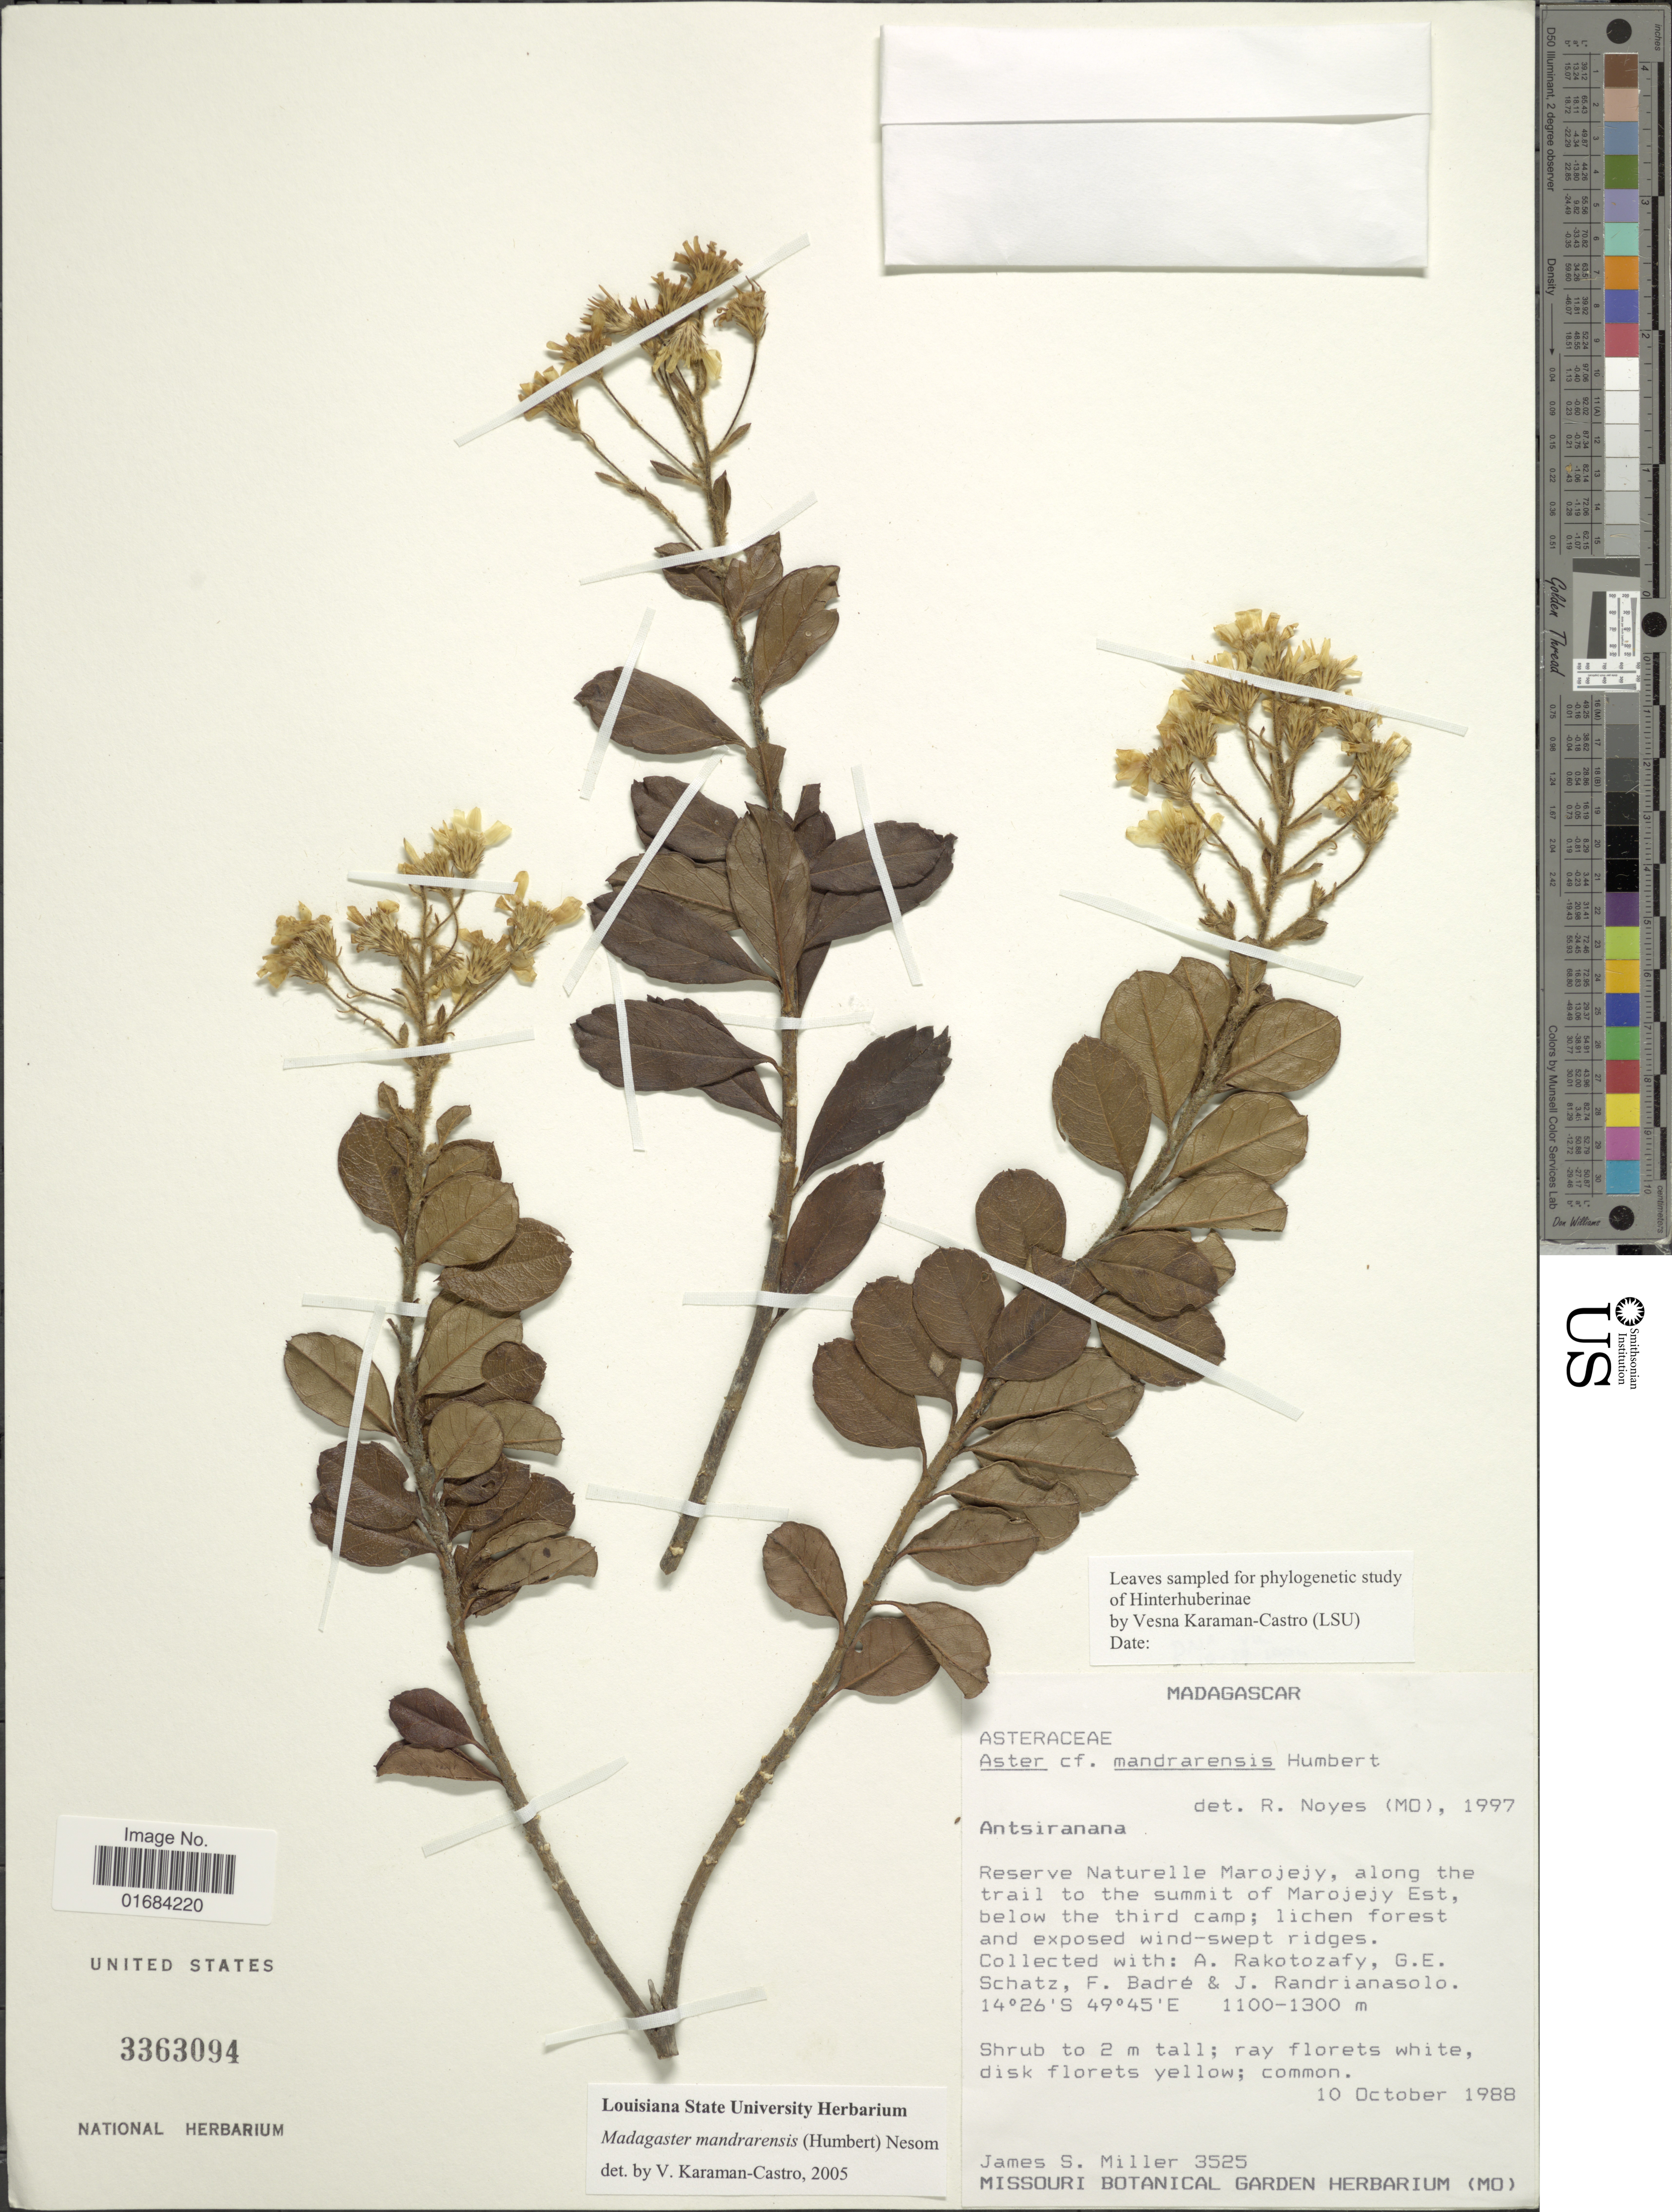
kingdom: Plantae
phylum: Tracheophyta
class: Magnoliopsida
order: Asterales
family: Asteraceae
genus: Madagaster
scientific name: Madagaster mandrarensis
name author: (Humbert) G.L. Nesom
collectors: J. S. Miller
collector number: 3525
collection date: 1988-10-10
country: Madagascar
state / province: Sava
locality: Reserve Naturelle Marojejy, along the trail to the summit of Marojejy Est, below the third camp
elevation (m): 1100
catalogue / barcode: US 3363094